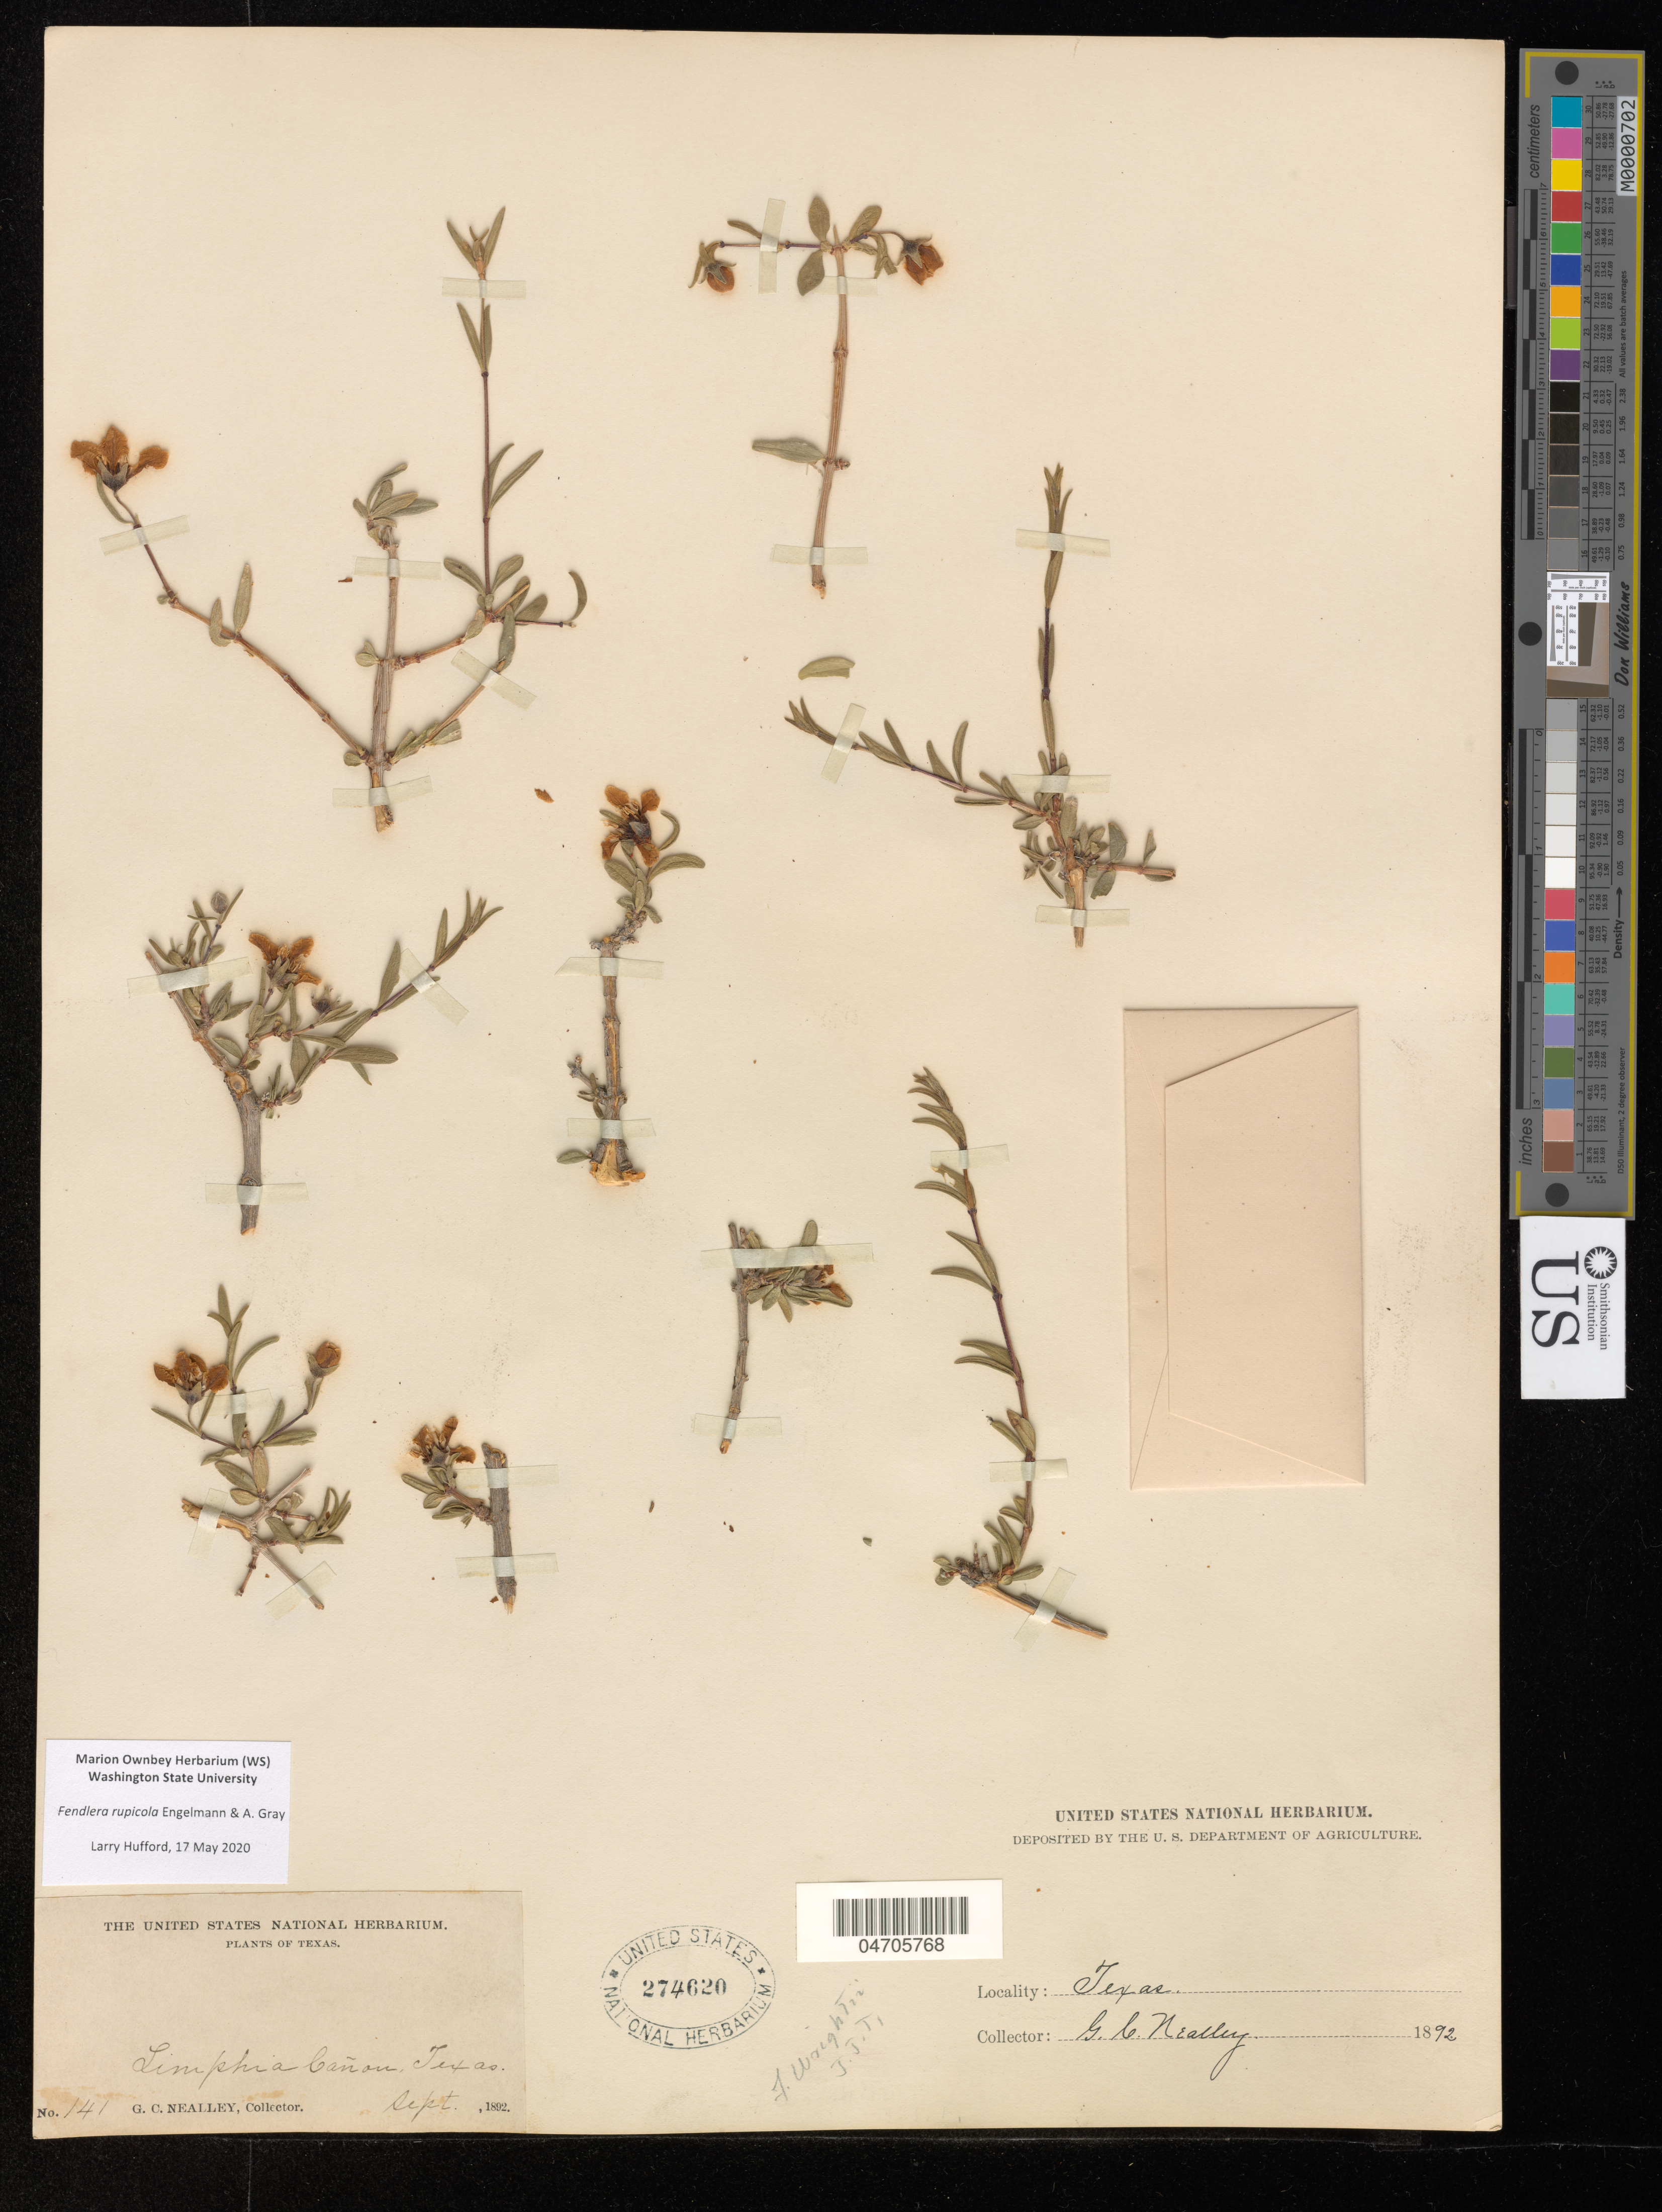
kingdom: Plantae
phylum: Tracheophyta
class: Magnoliopsida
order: Cornales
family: Hydrangeaceae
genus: Fendlera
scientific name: Fendlera rupicola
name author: Englem. & A. Gray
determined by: Hufford, L.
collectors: G. C. Nealley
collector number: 141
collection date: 1892-09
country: United States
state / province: Texas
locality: Limphia Cañon.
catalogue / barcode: US 274620